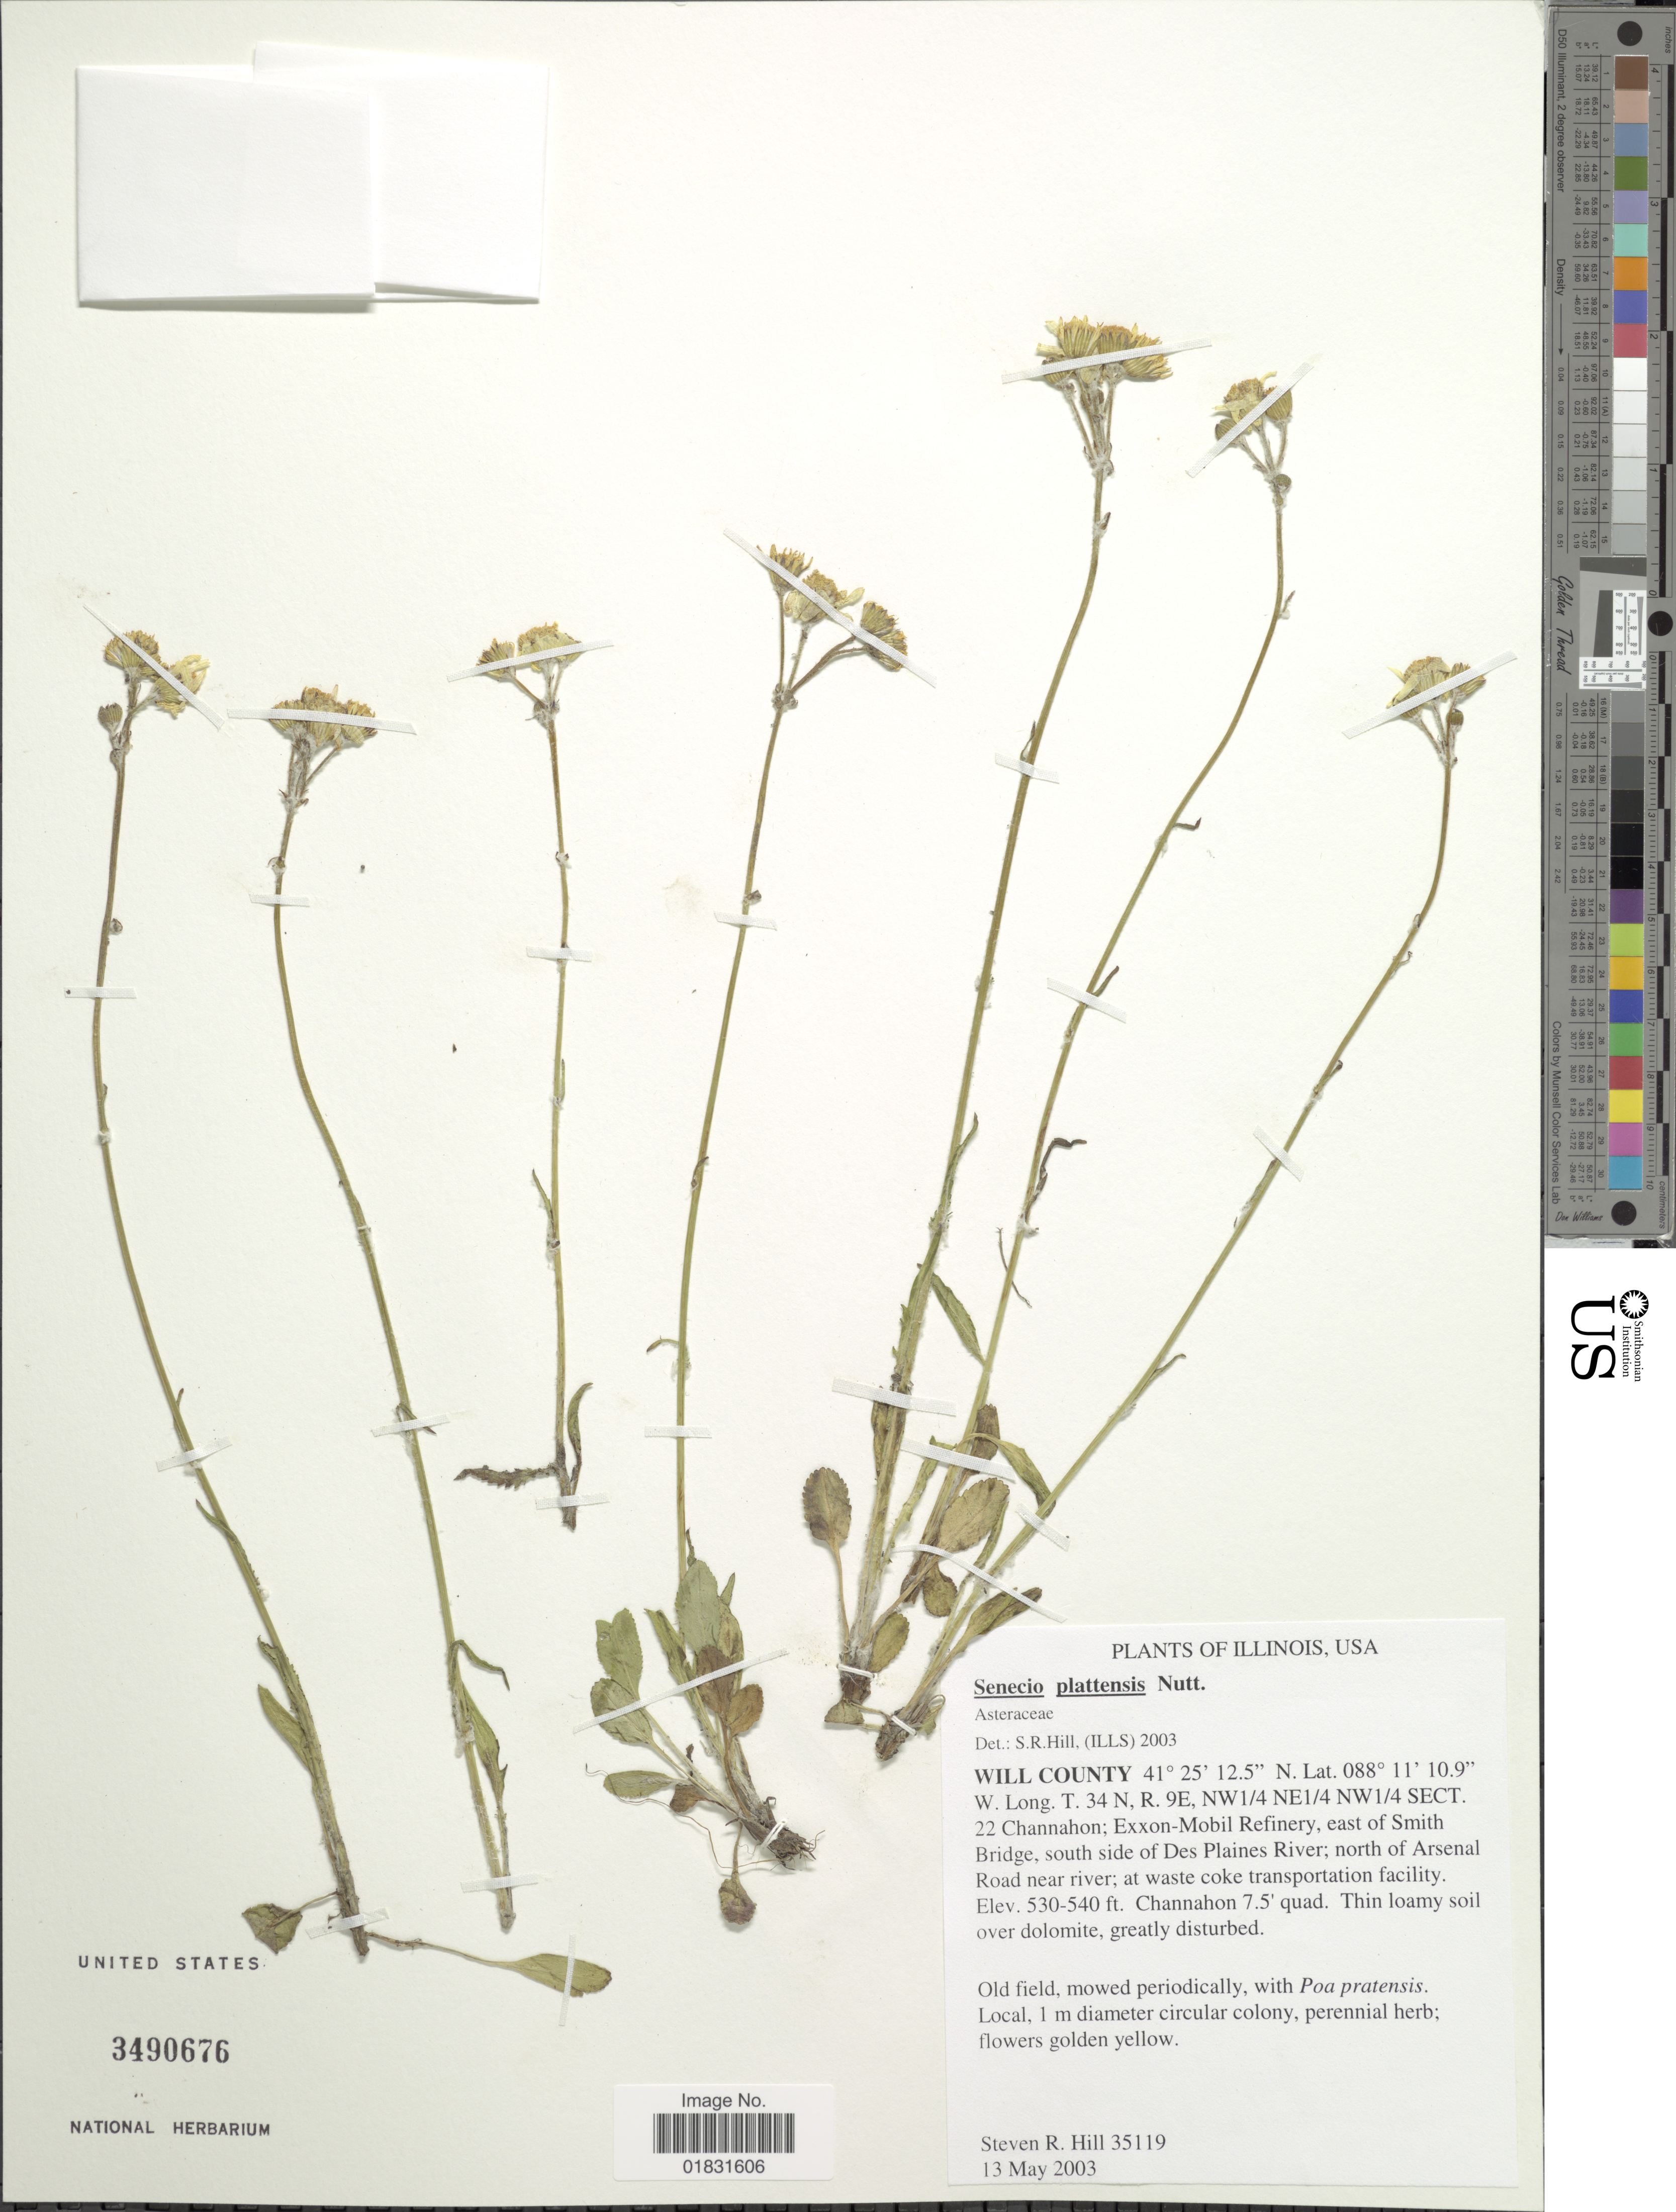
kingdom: Plantae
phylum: Tracheophyta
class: Magnoliopsida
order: Asterales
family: Asteraceae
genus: Packera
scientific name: Packera plattensis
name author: W.A. Weber & Á. Löve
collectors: S. R. Hill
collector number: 35119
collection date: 2003-05-13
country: United States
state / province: Illinois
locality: Will County, T.34N, R.9E, NW1/4 NE1/4 NW 1/4 Sect.22 Channahon; Exxon-Mobil Refinery, east of Smith Bridge, south of Des Plaines River; north of Arsenal Road near river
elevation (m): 162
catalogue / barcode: US 3490676